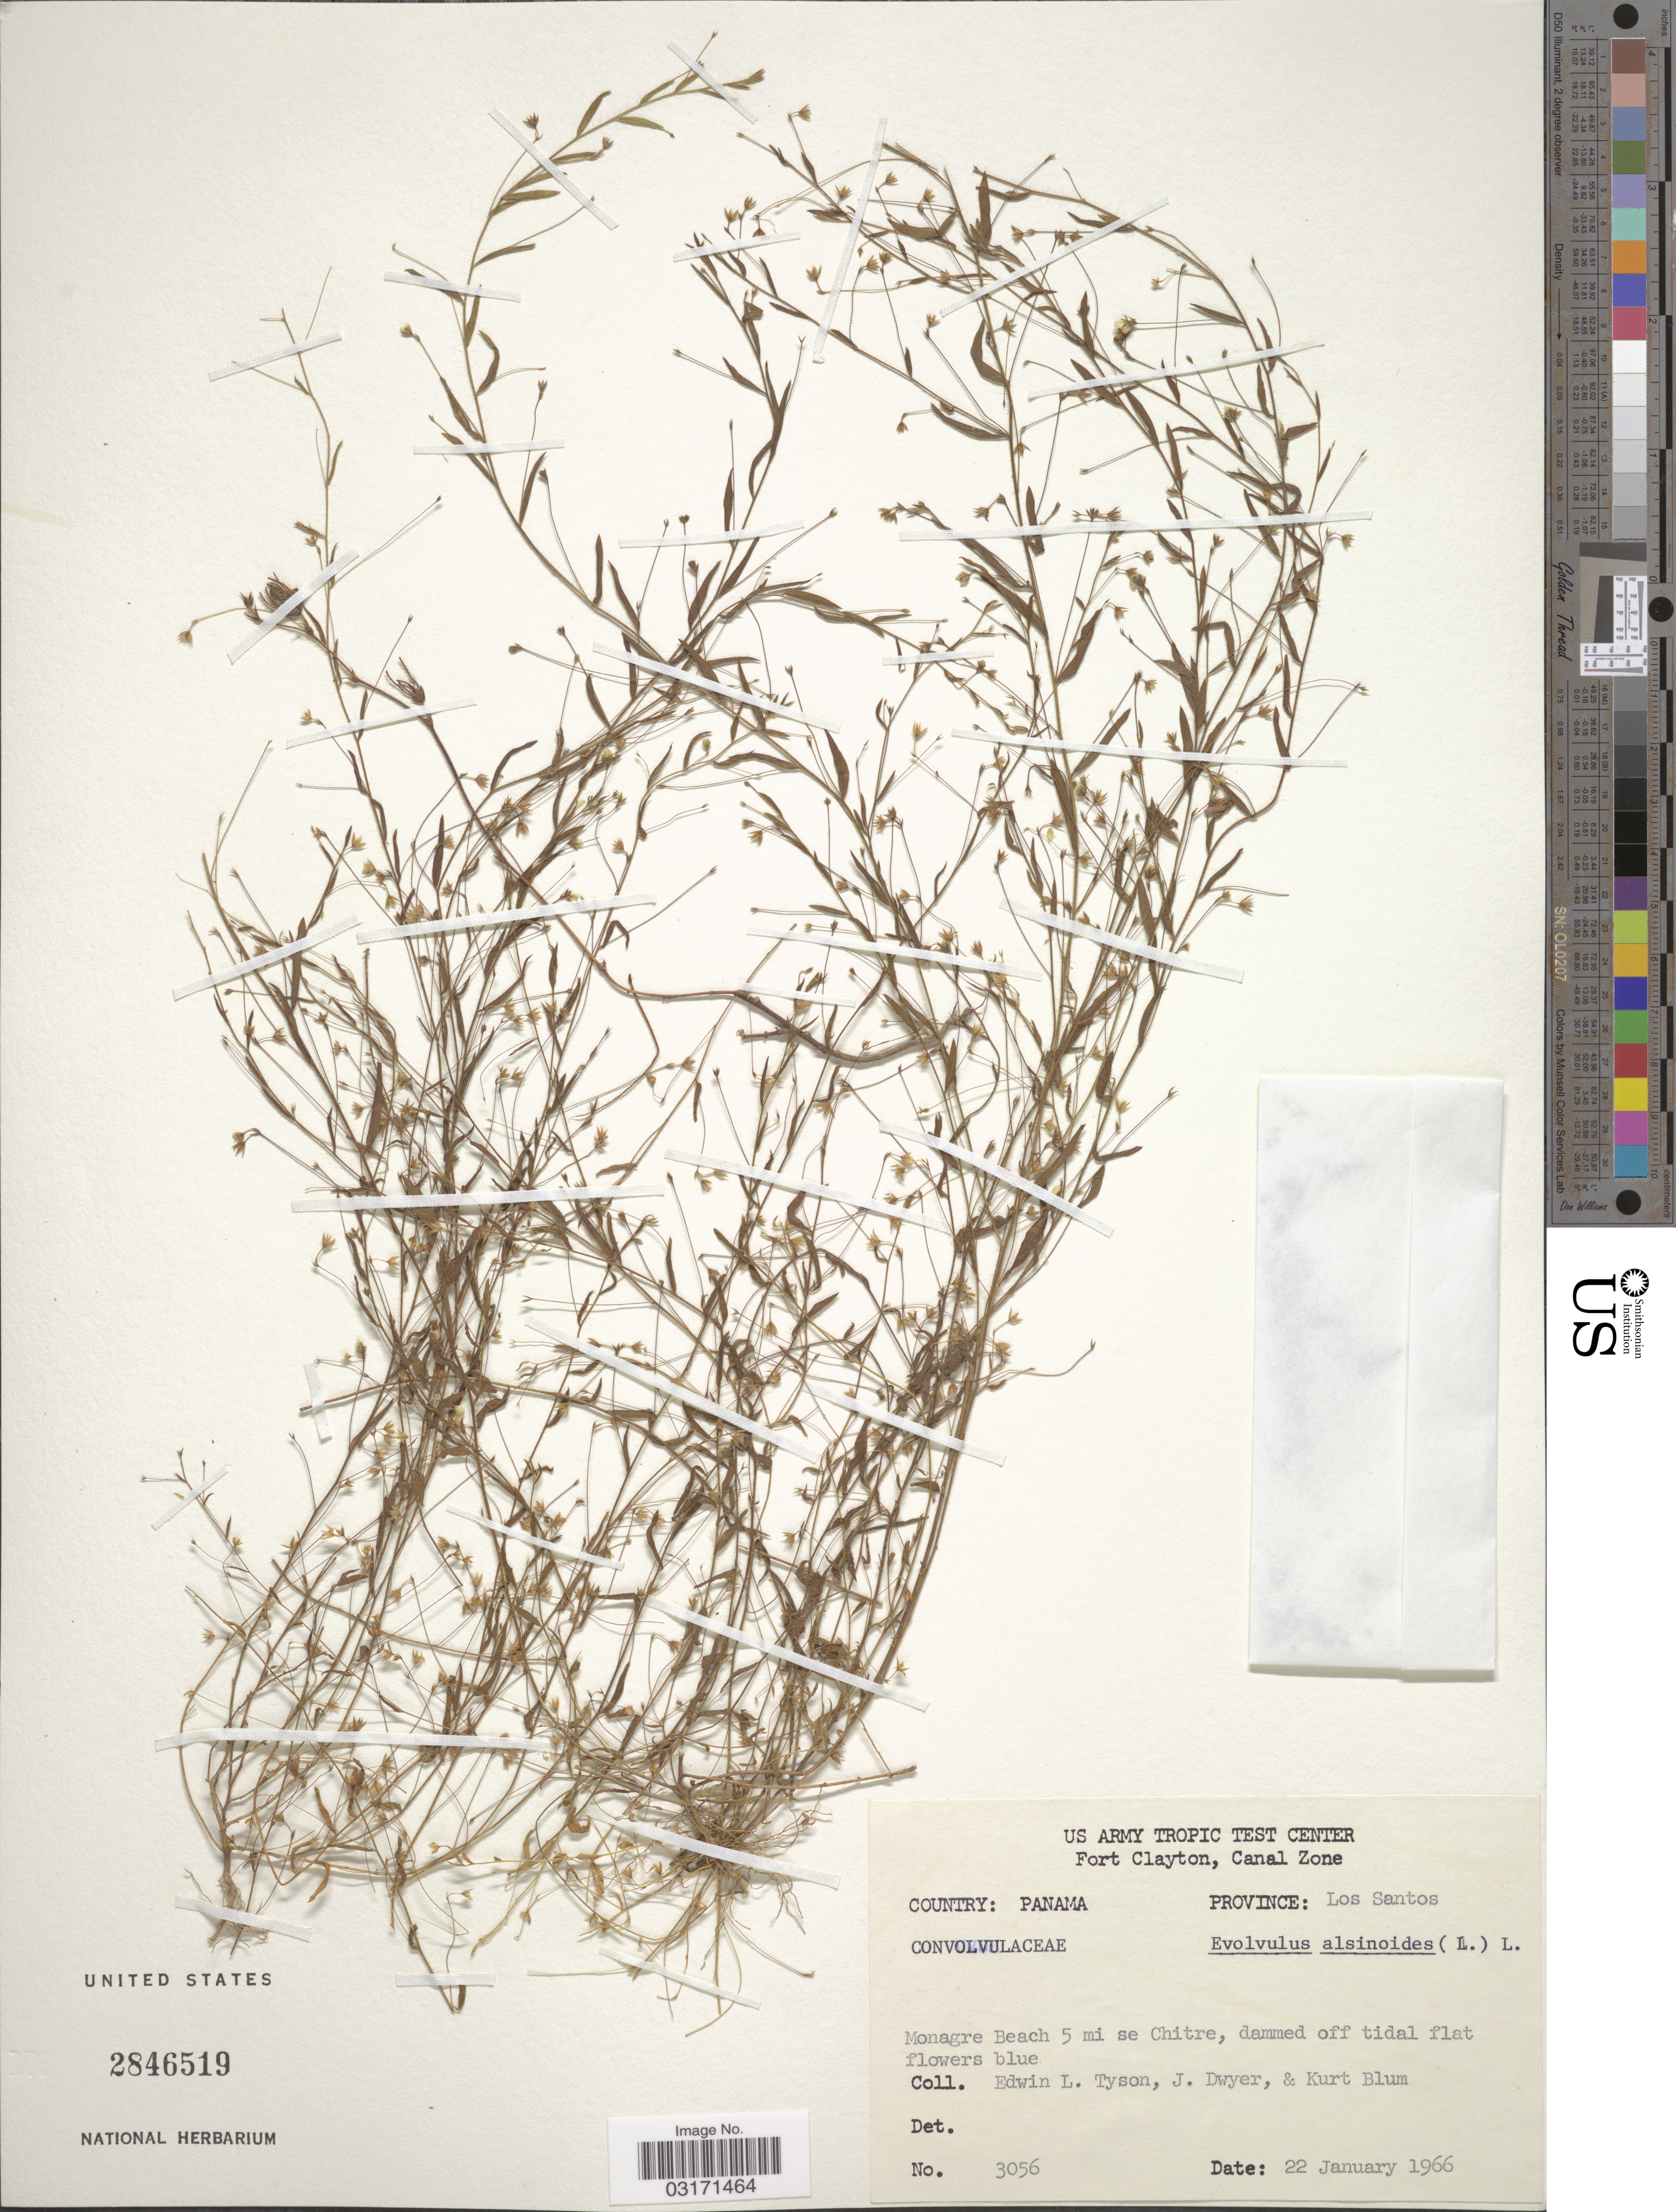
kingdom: Plantae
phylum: Tracheophyta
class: Magnoliopsida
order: Solanales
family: Convolvulaceae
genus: Evolvulus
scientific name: Evolvulus alsinoides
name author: (L.) L.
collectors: E. L. Tyson, J. Dwyer & K. E. Blum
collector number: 3056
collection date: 1966-01-22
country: Panama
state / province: Colón / Panamá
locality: Fort Clayton, Canal Zone, Country: Panama, Province: Los Santos, Monagre Beach 5 mi se Chitre.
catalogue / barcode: US 2846519